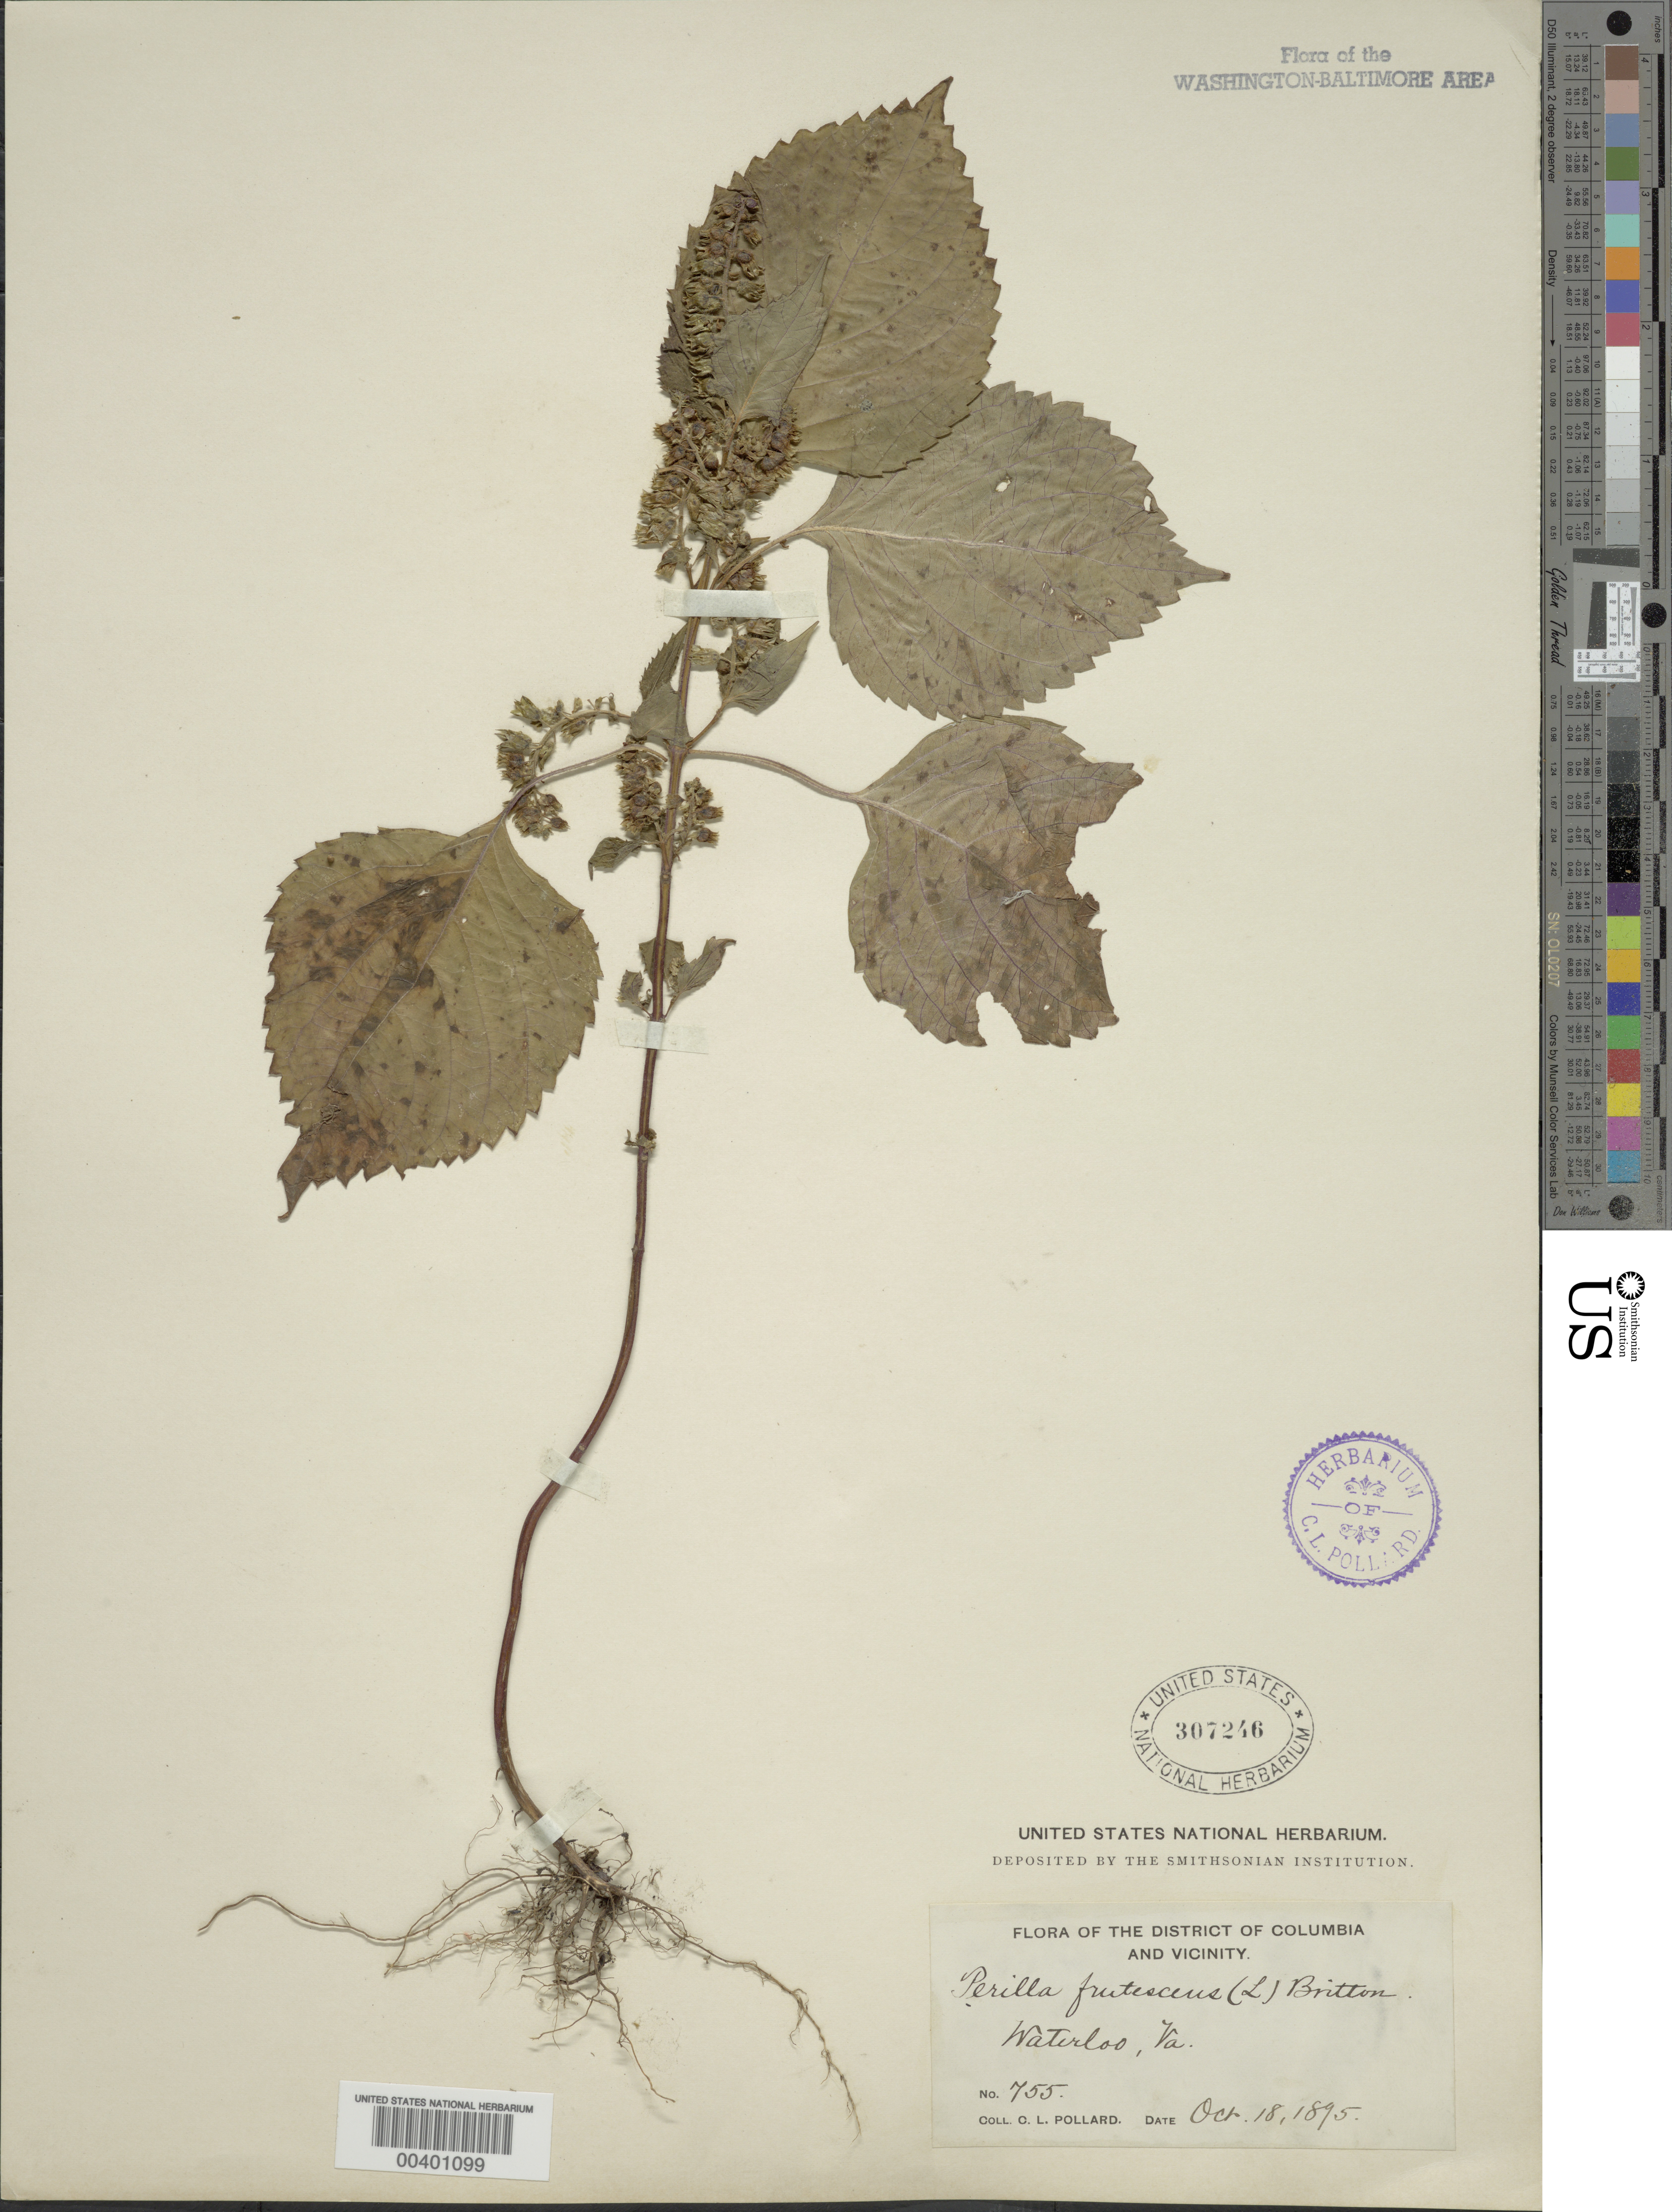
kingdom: Plantae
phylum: Tracheophyta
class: Magnoliopsida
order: Lamiales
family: Lamiaceae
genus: Perilla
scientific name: Perilla frutescens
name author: (L.) Britton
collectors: C. L. Pollard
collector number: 755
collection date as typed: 18 Oct 1895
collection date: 1895-10-18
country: United States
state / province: Virginia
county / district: Arlington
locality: Waterloo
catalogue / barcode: US 307246